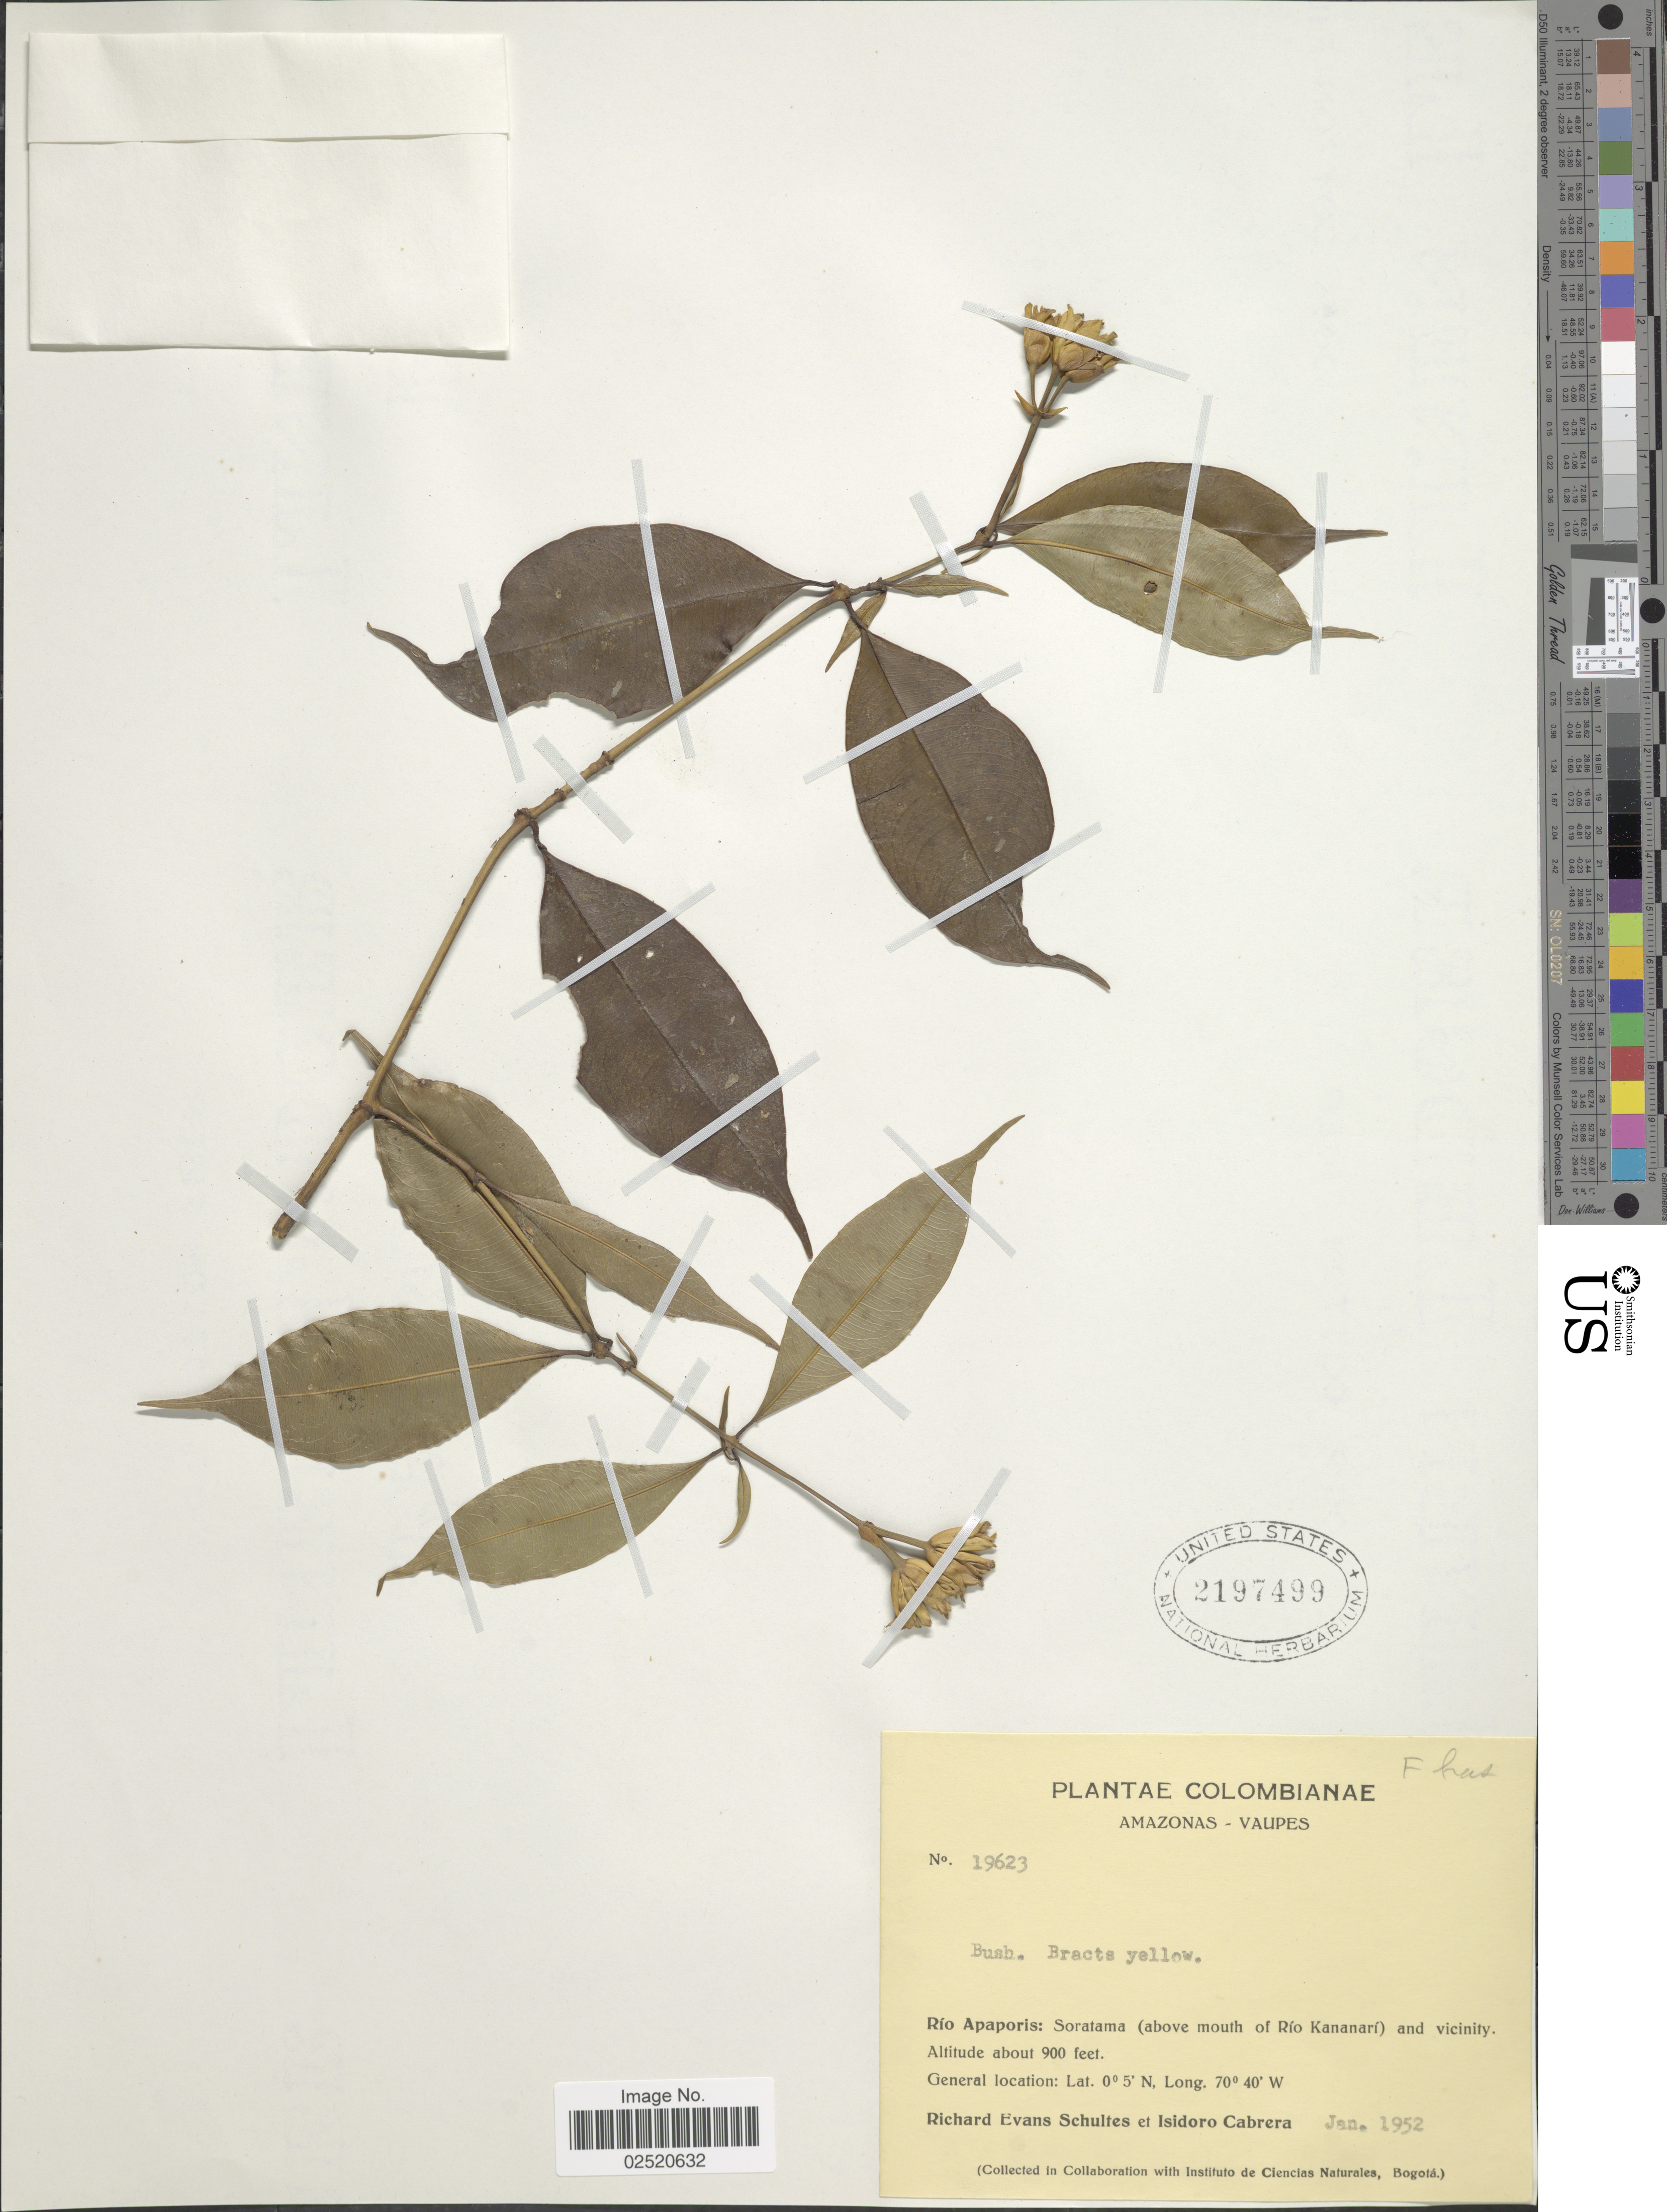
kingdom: Plantae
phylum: Tracheophyta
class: Magnoliopsida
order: Gentianales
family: Rubiaceae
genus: Psychotria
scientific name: Psychotria sp.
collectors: R. E. Schultes & I. Cabrera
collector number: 19623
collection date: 1952-01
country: Colombia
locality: Amazonas-Vaupes. Río Apaporis: Soratama (above mouth of Río Kananarí) and vicinity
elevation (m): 274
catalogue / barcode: US 2197499